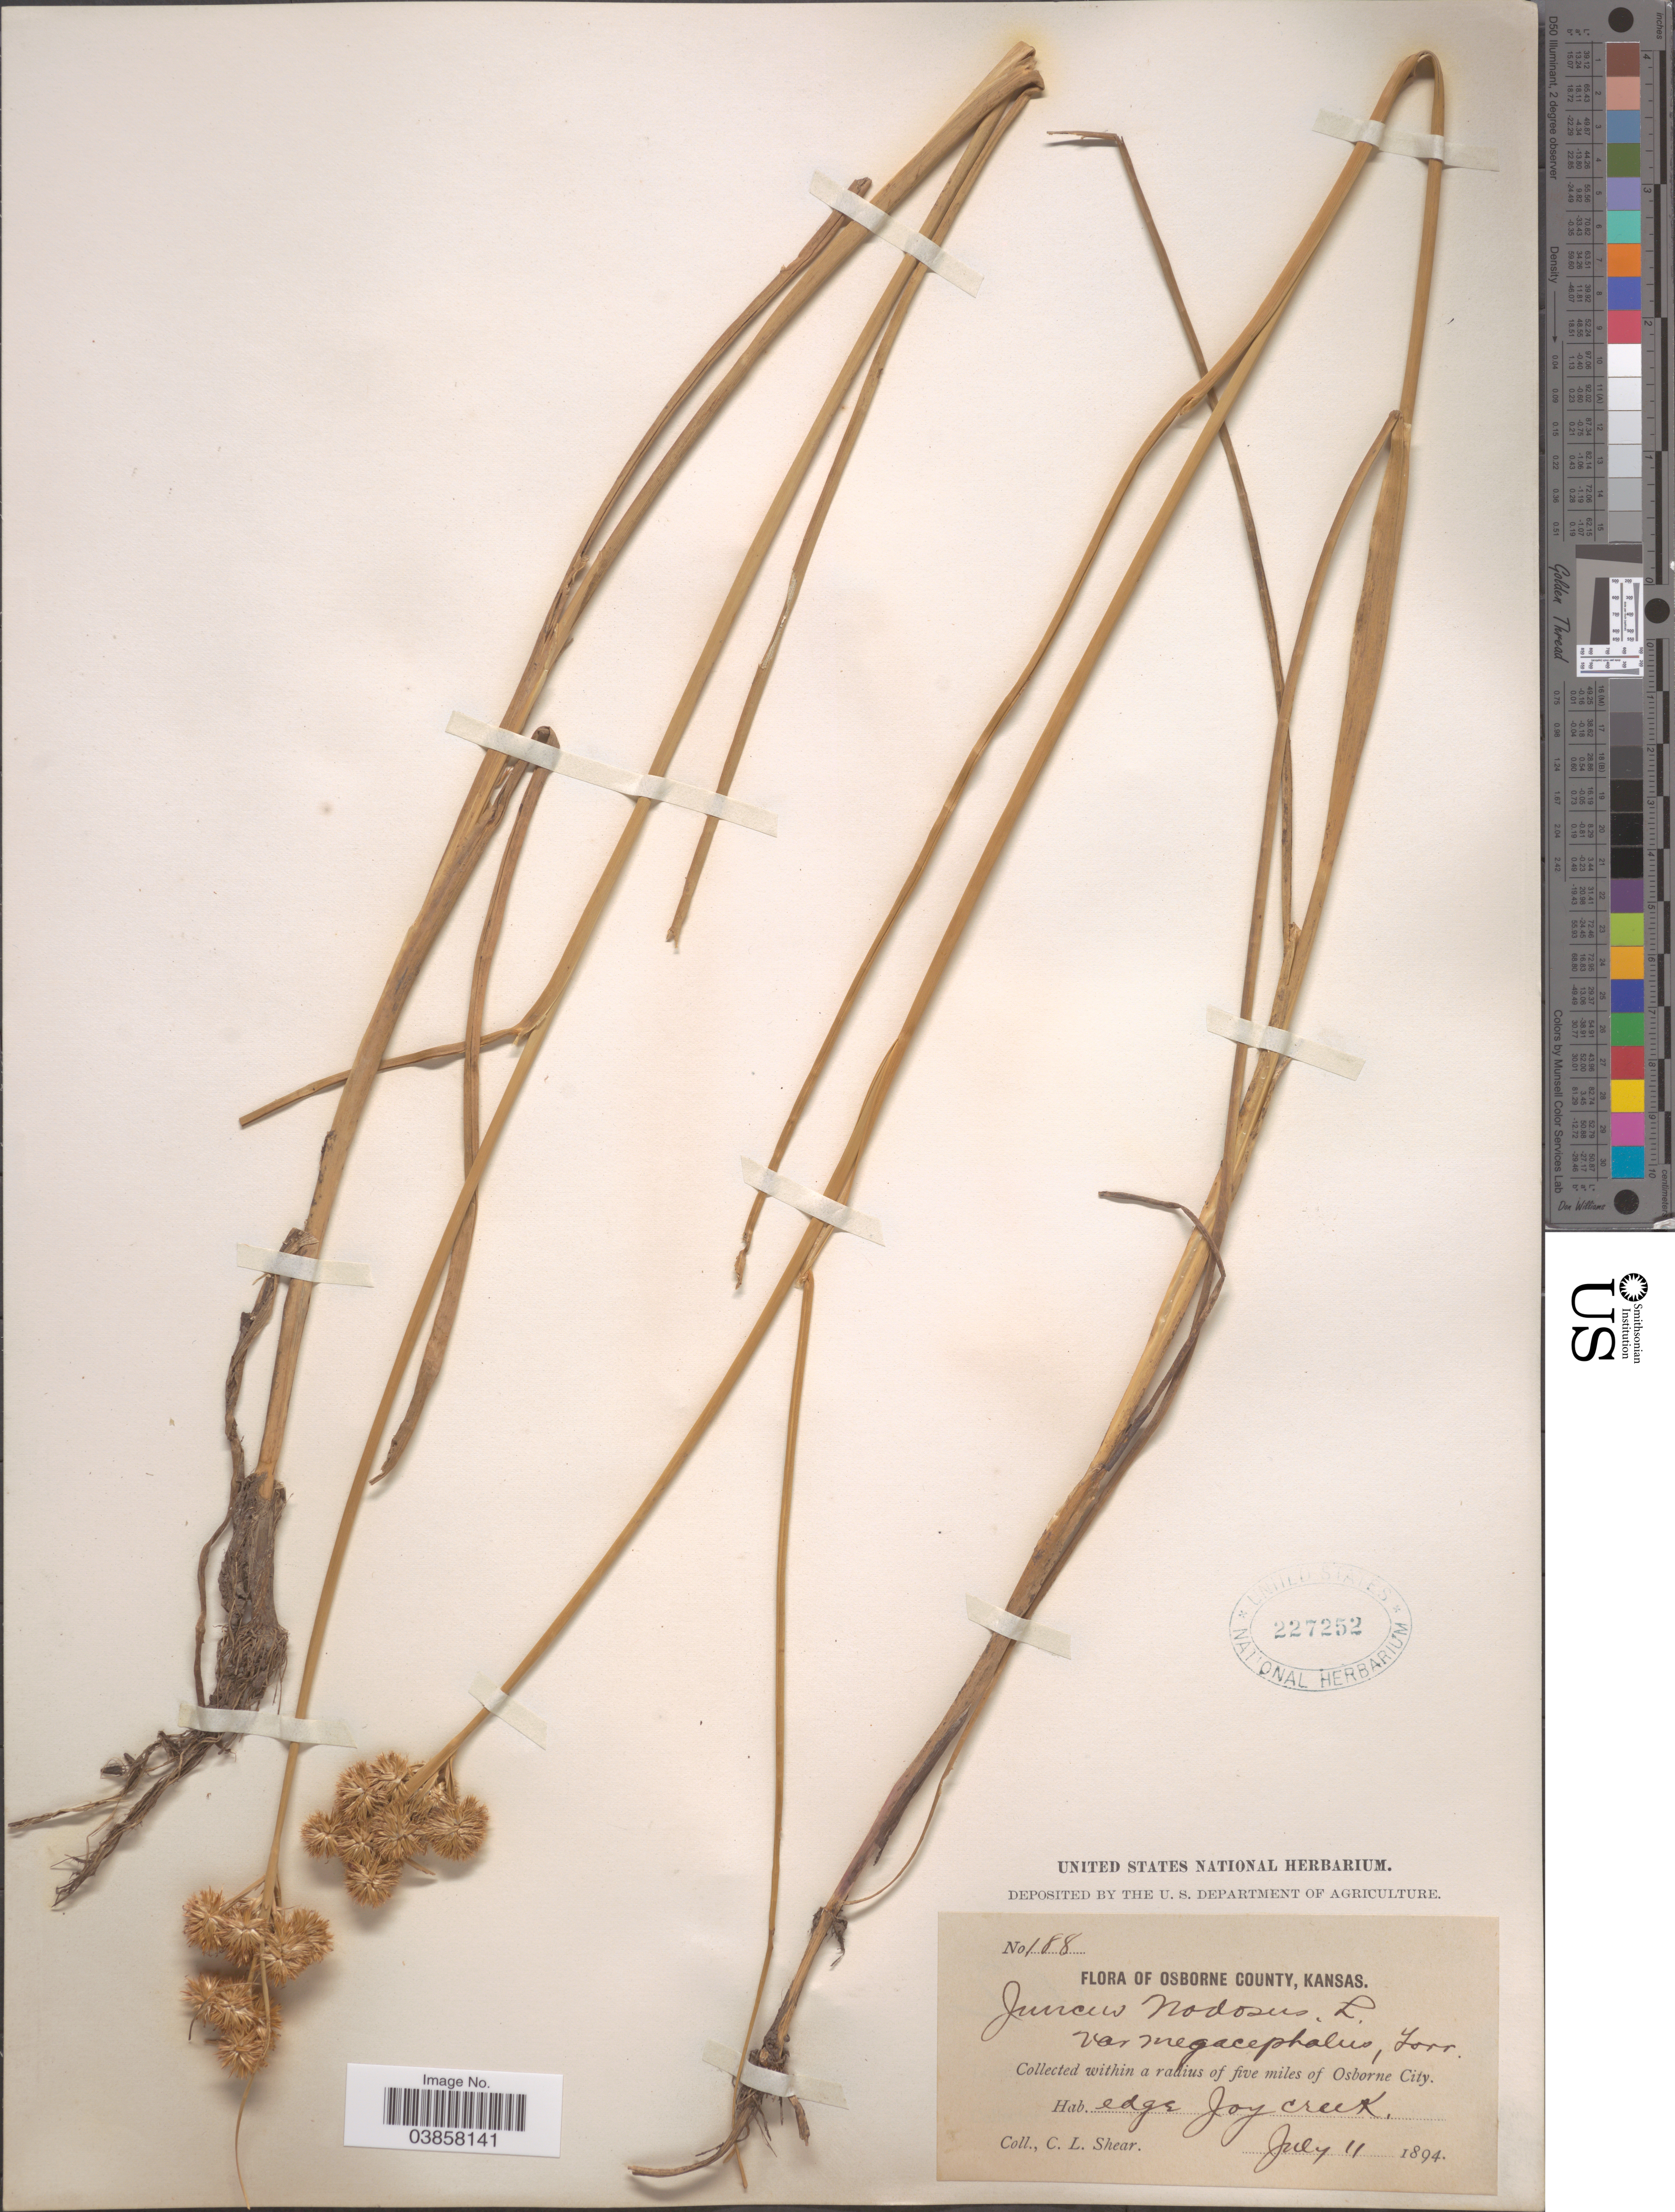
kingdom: Plantae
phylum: Tracheophyta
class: Liliopsida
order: Poales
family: Juncaceae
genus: Juncus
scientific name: Juncus torreyi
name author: Coville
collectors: C. L. Shear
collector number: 188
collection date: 1894-07-11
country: United States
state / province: Kansas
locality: Osborne County. Within a radius of five miles of Osborne City. Edge Joy Creek.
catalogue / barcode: US 227252